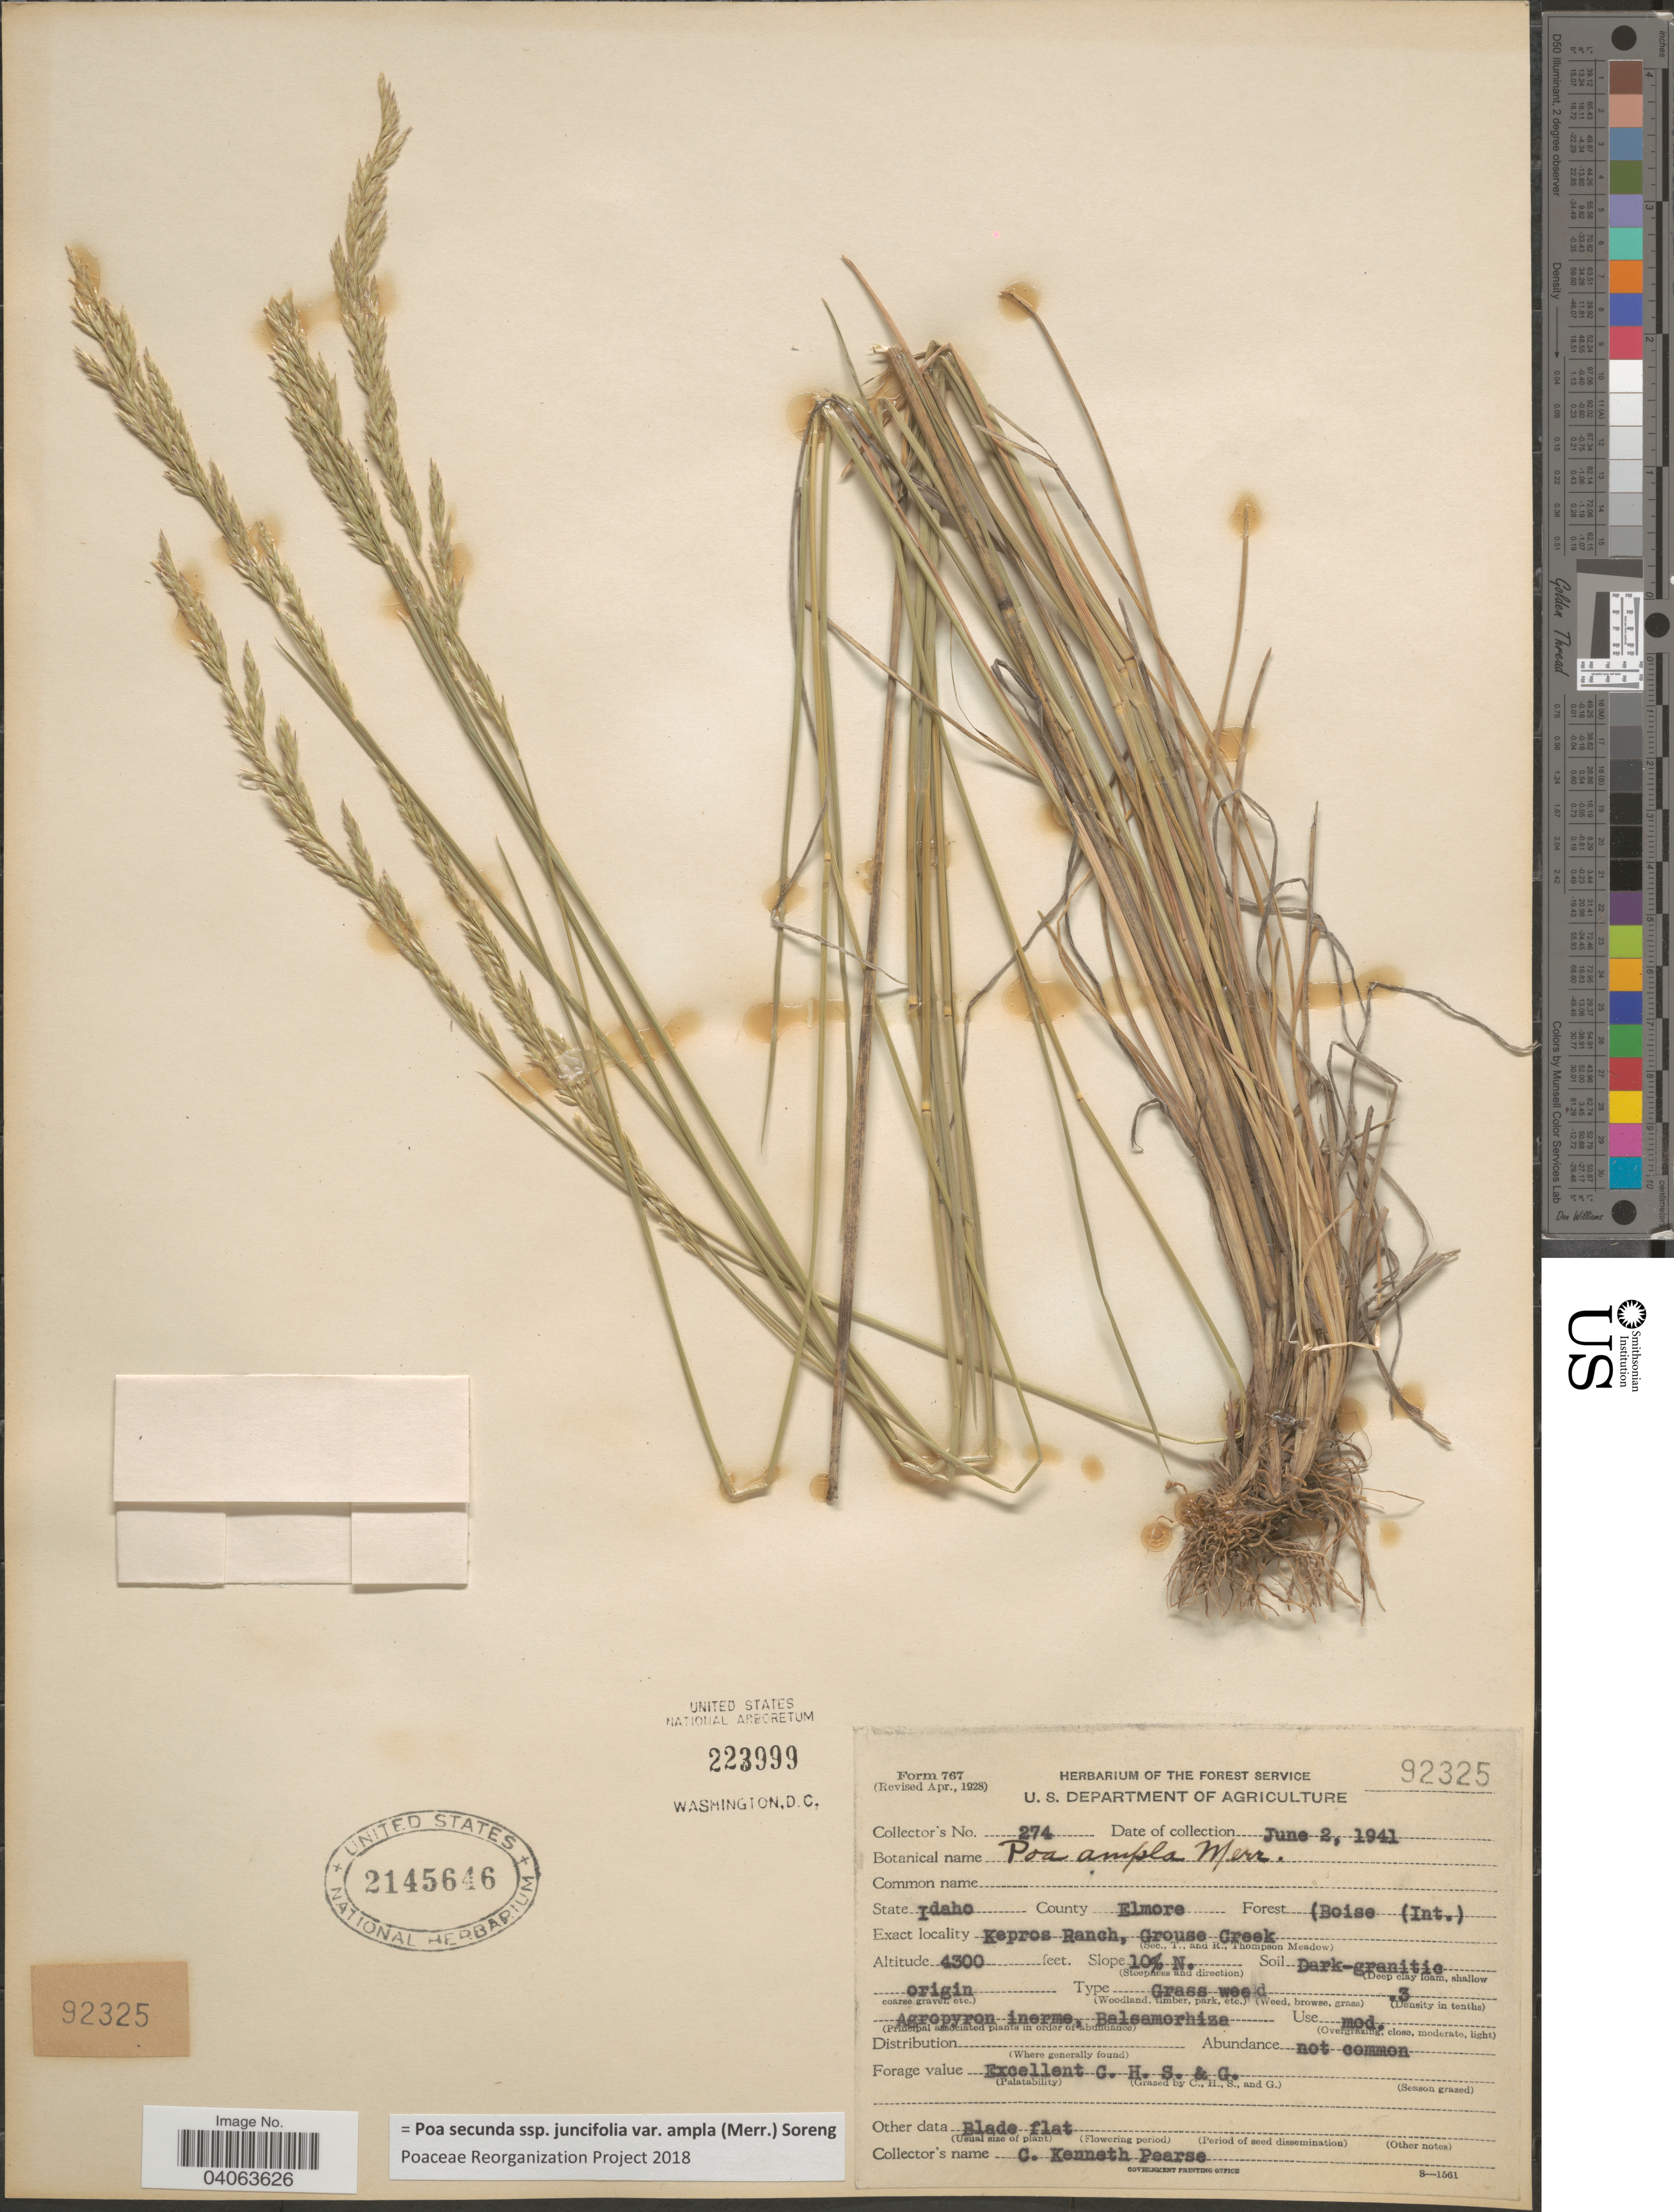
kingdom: Plantae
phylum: Tracheophyta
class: Liliopsida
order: Poales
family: Poaceae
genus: Poa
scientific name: Poa secunda subsp. juncifolia var. ampla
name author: (Merr.) Soreng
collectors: C. Pearse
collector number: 274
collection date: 1941-06-02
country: United States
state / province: Idaho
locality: County Elmore. Forest (Boise (Int.). Kepros Ranch, Grouse Creek. Slope 10% N.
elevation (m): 1311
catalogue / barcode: US 2145646